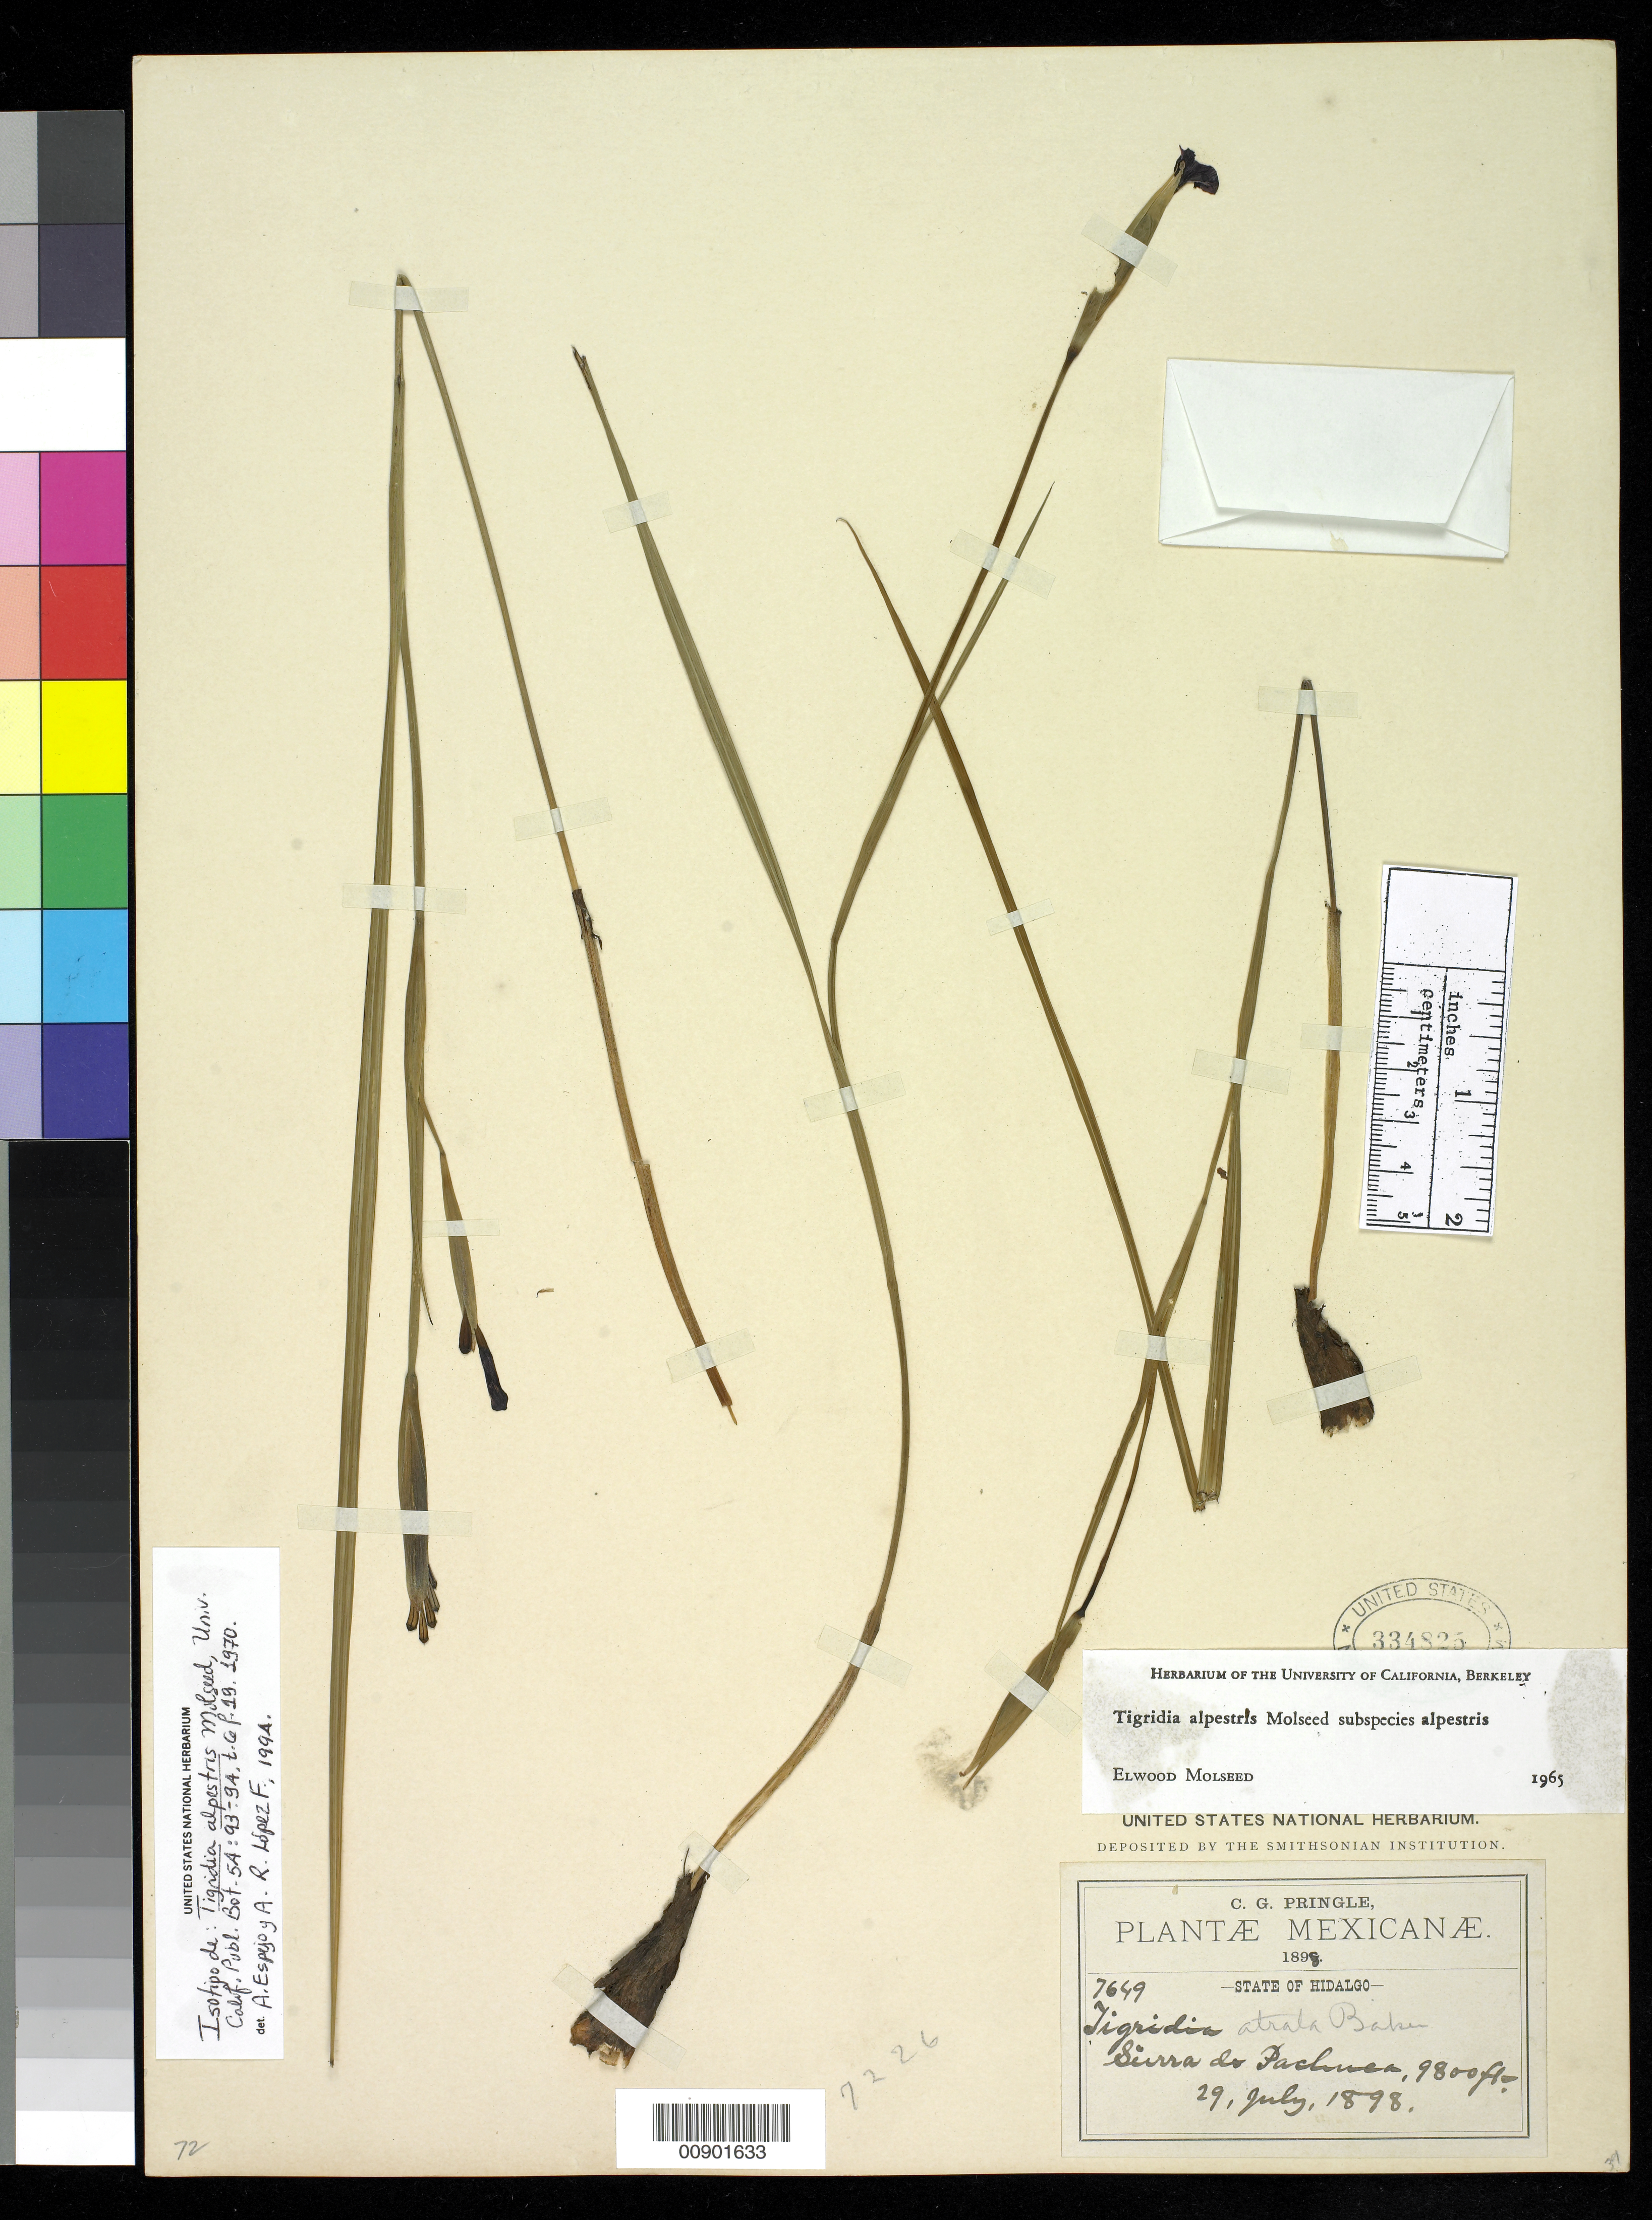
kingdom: Plantae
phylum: Tracheophyta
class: Liliopsida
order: Asparagales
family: Iridaceae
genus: Tigridia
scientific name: Tigridia alpestris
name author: Molseed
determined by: Molseed, E. W.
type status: Isotype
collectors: C. G. Pringle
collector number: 7649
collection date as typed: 29 Jul 1898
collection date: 1898-07-29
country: Mexico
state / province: Hidalgo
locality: Sierra de Pachuca.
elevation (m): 2987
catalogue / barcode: US 334825